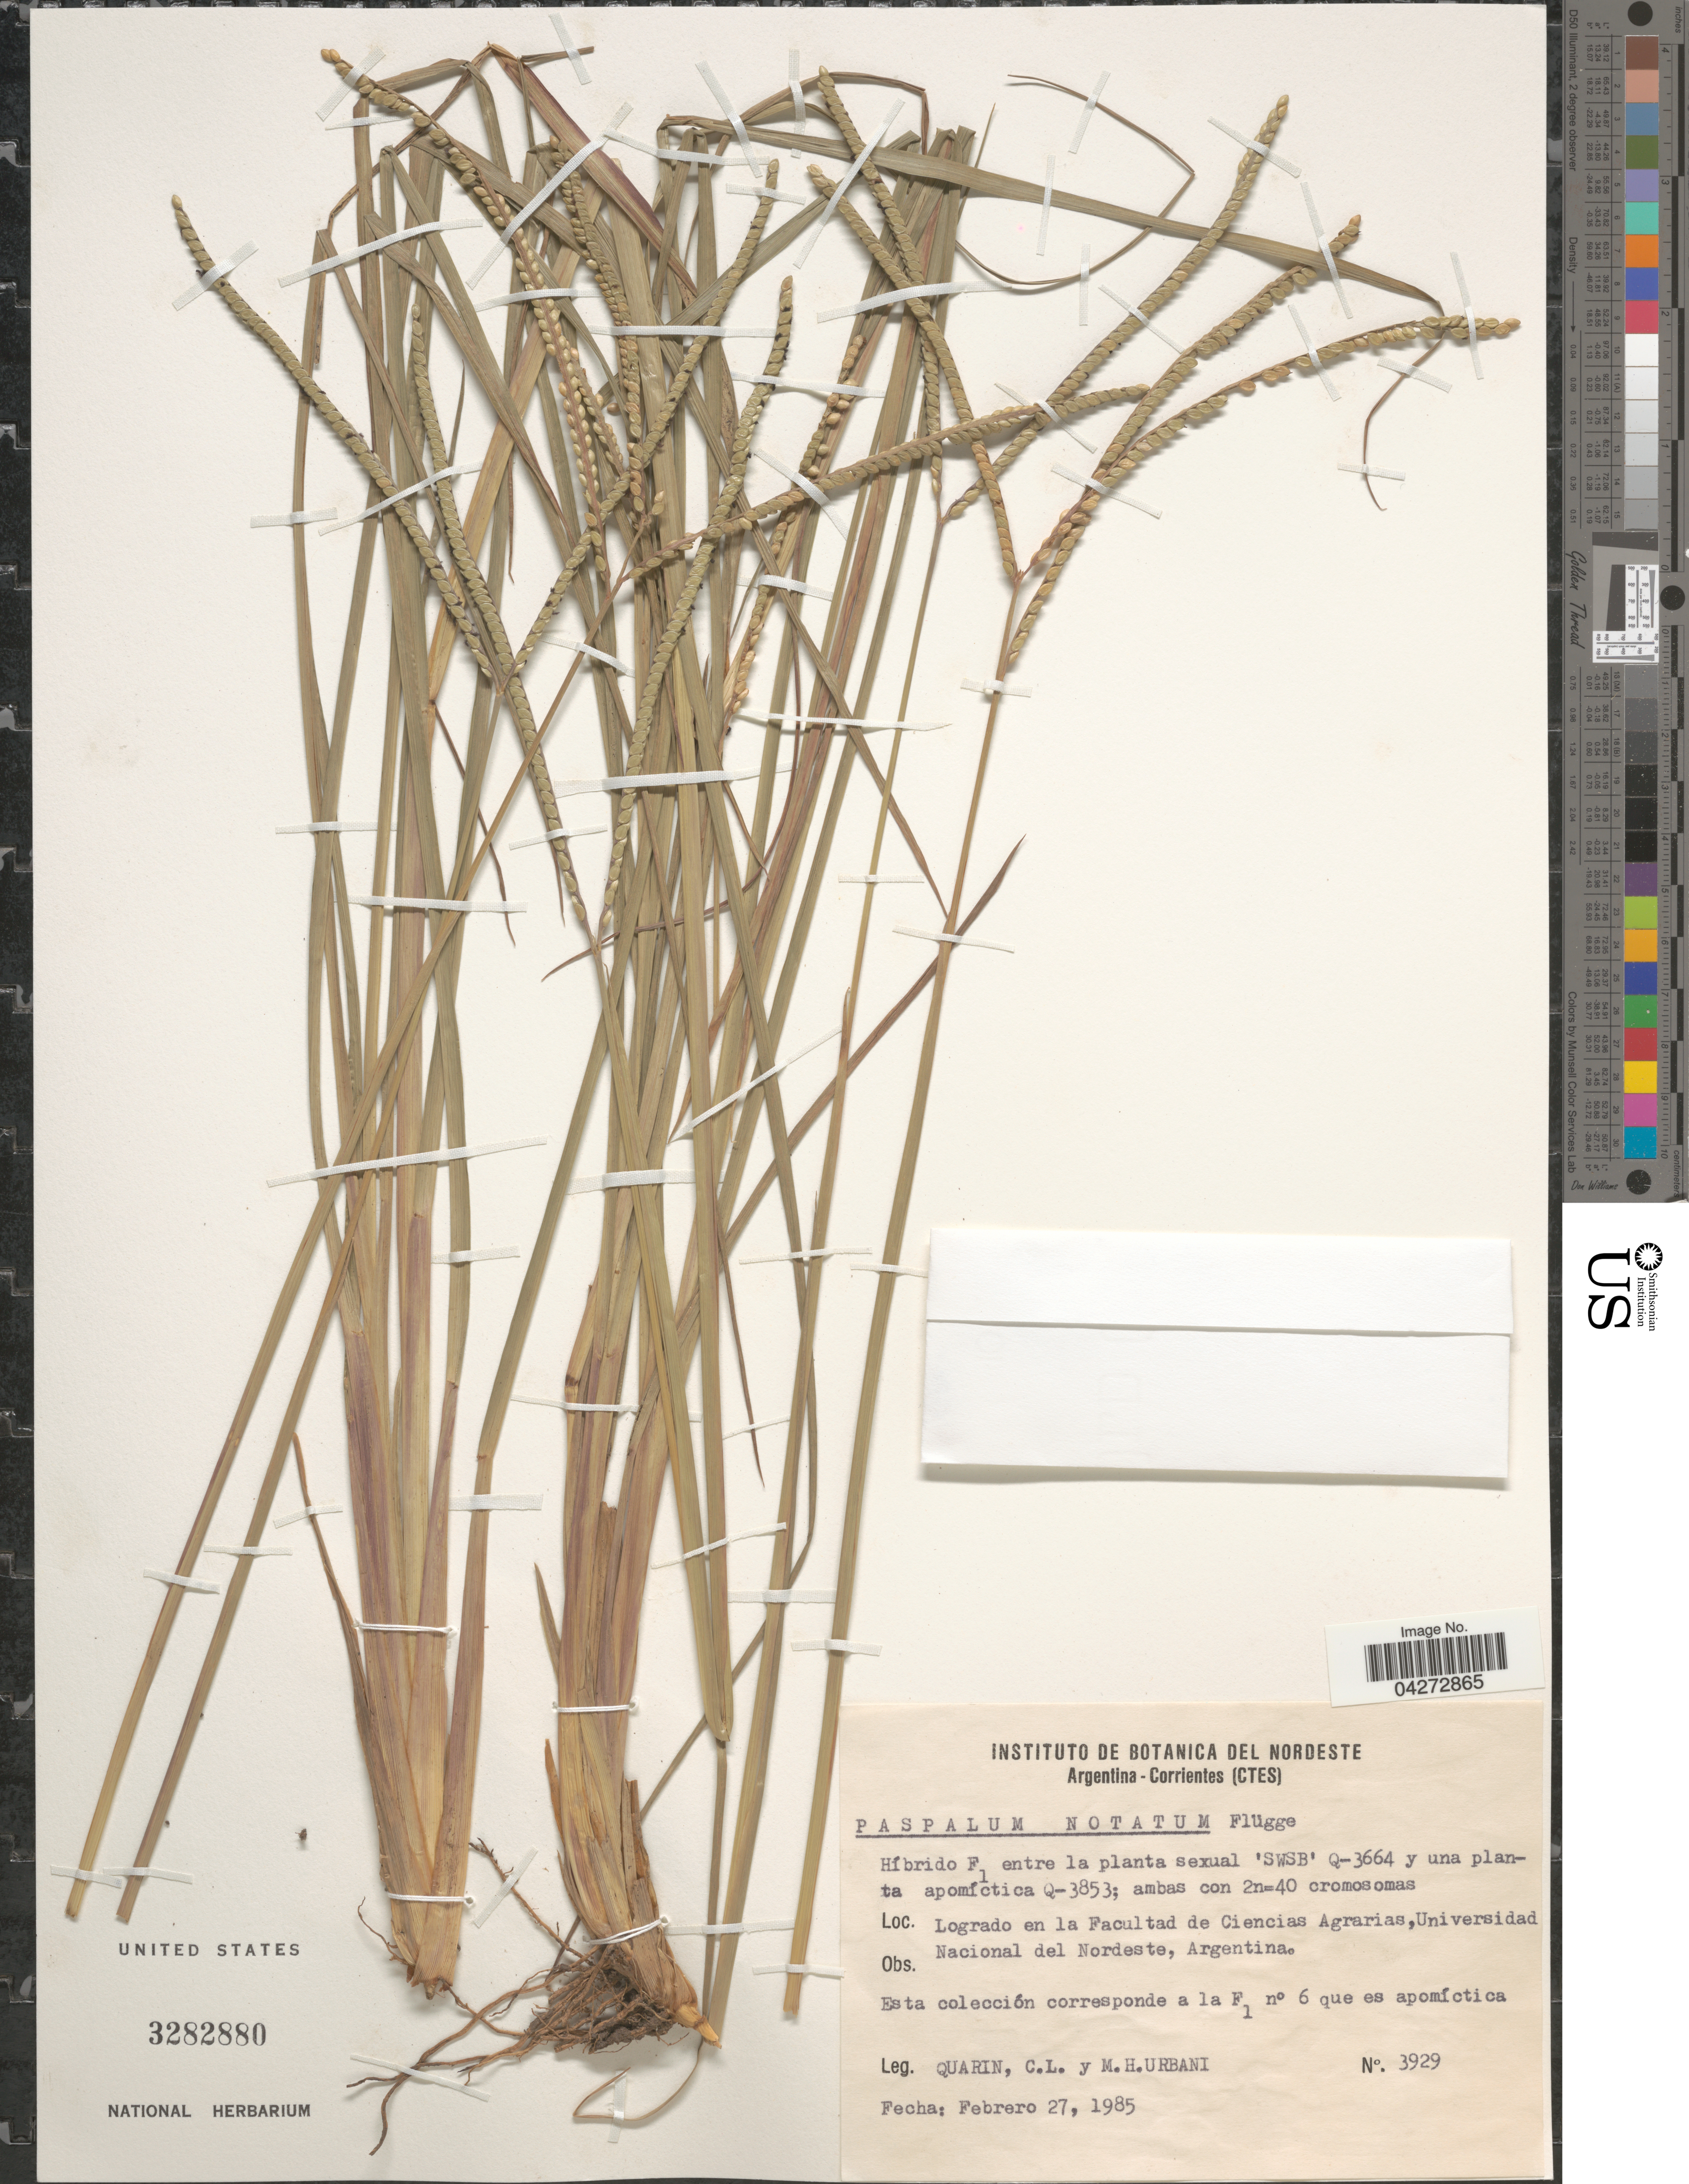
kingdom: Plantae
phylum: Tracheophyta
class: Liliopsida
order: Poales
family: Poaceae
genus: Paspalum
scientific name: Paspalum notatum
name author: Flüggé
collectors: C. Quarin & M. Urbani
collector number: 3929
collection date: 1985-02-27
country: Argentina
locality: Logrado en la Facultad de Ciencias Agrarias, Universidad Nacional del Nordeste.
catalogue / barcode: US 3282880